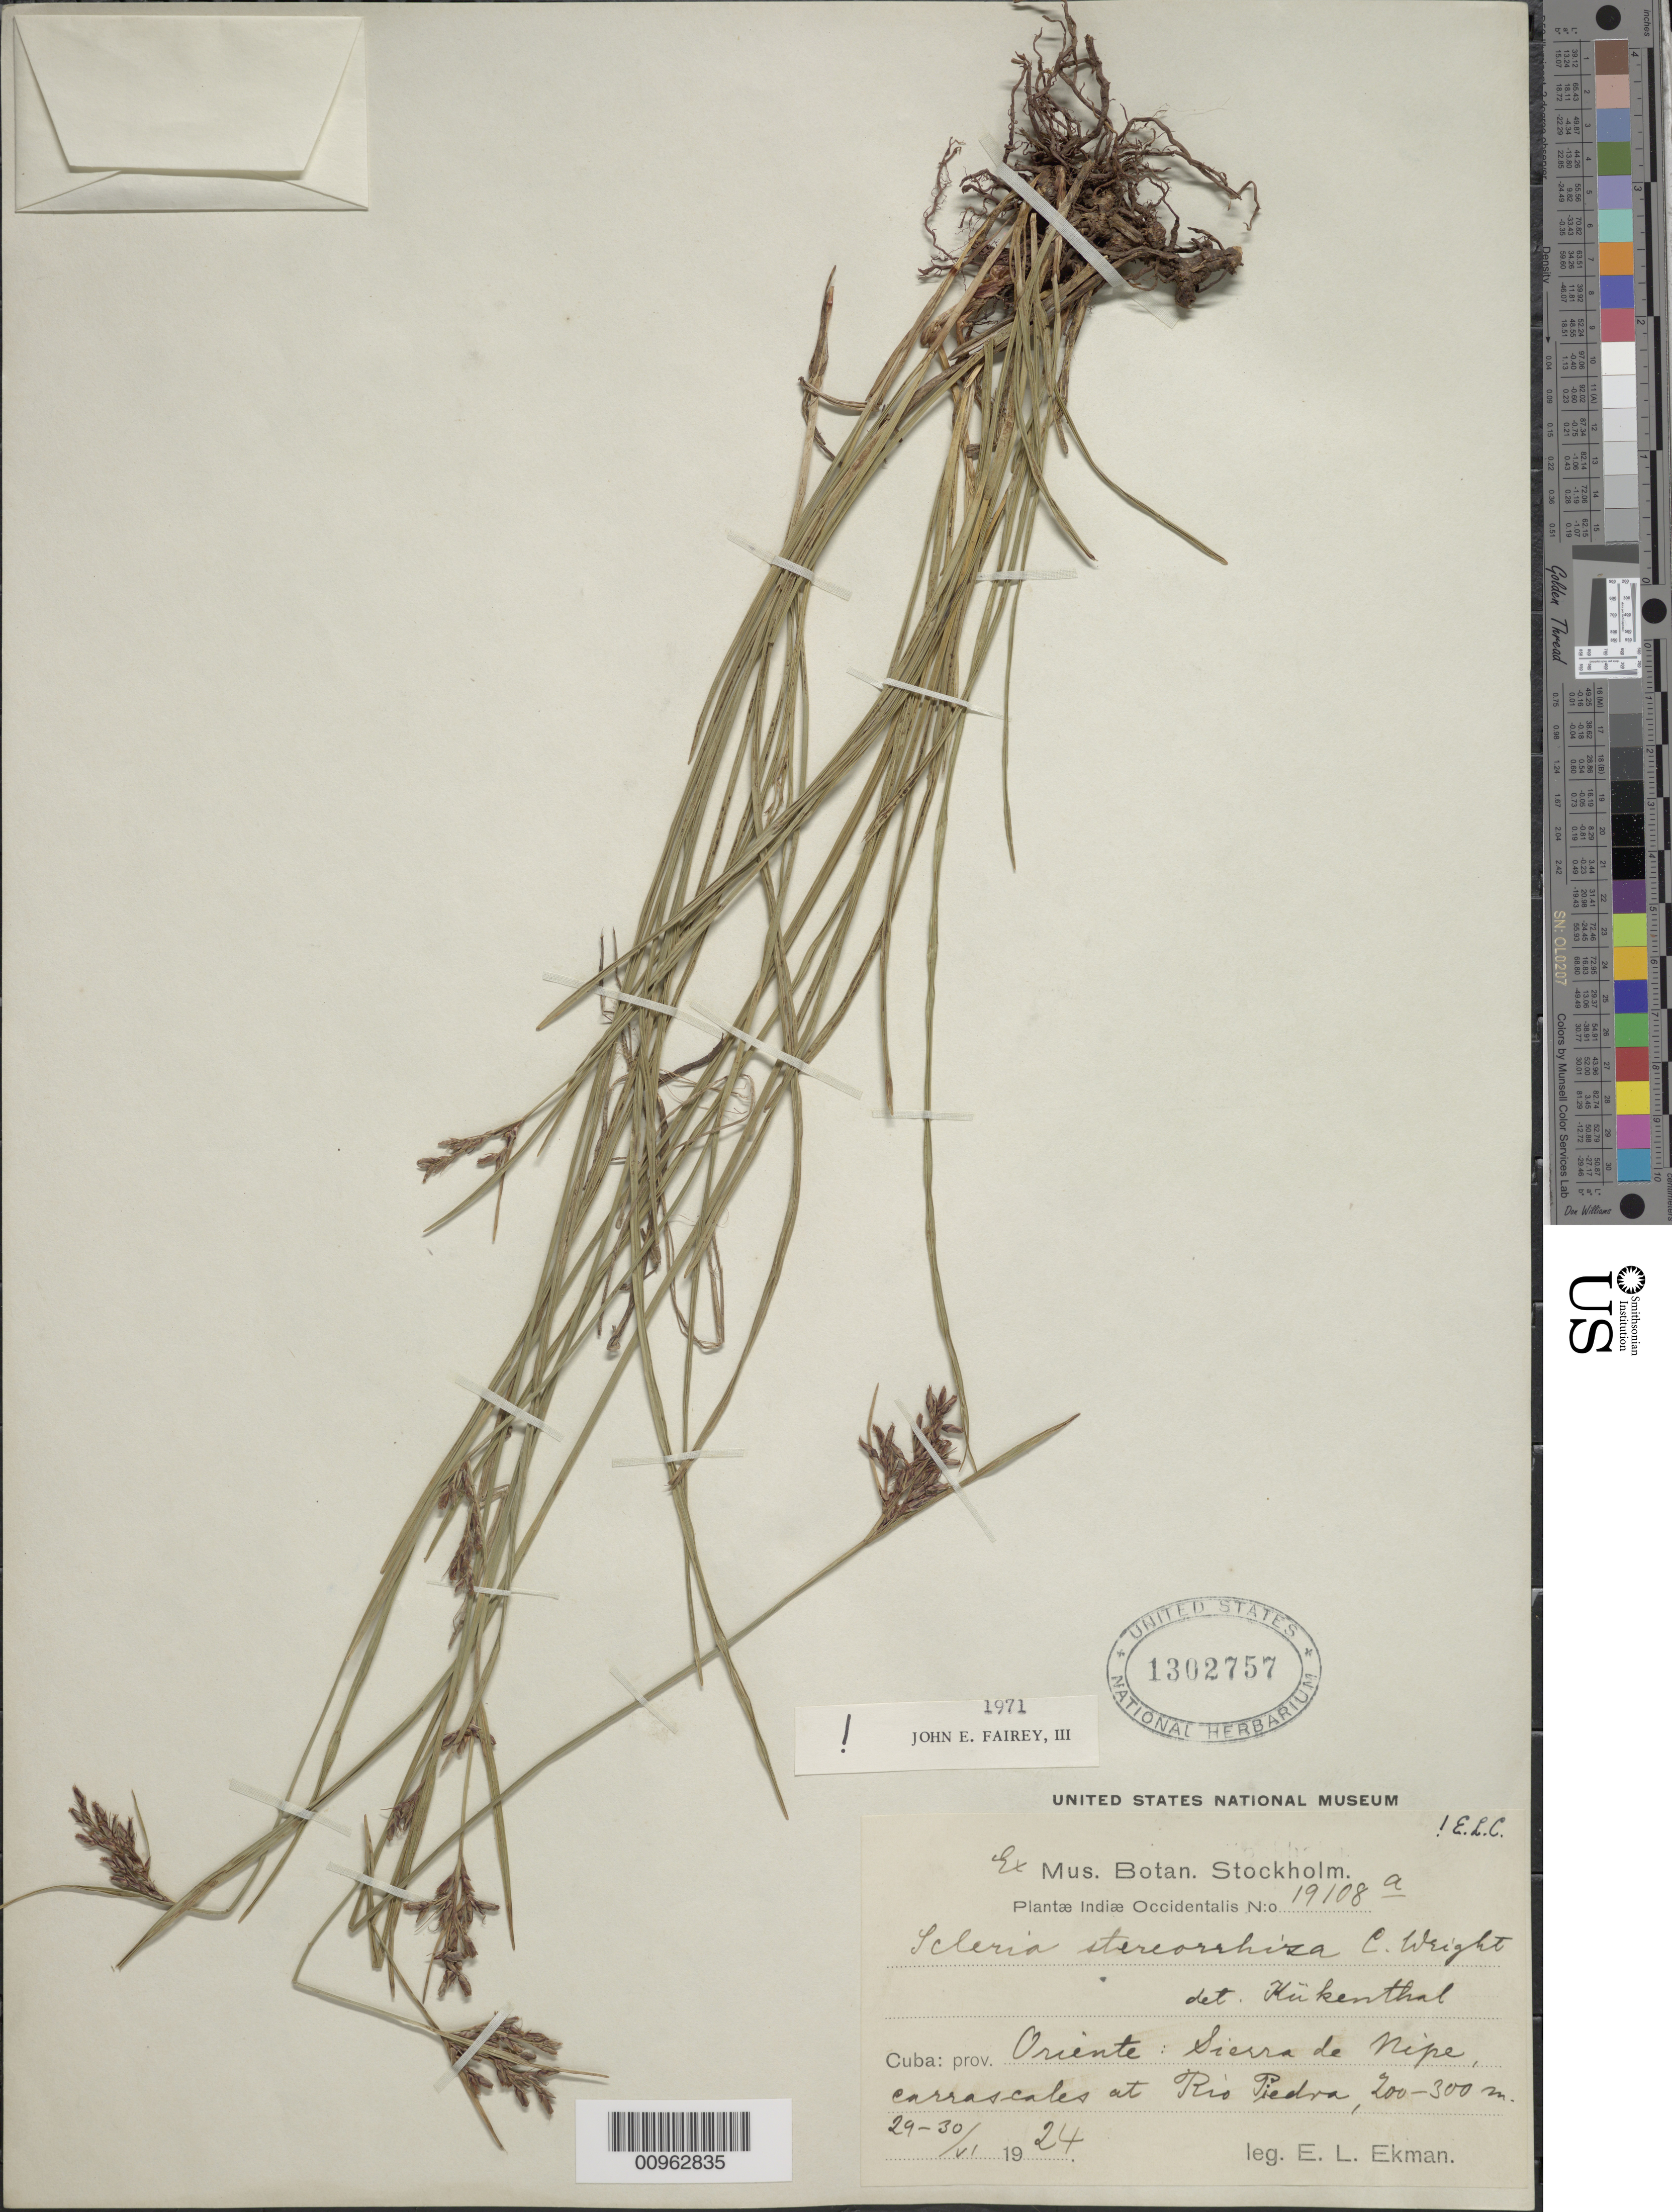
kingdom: Plantae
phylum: Tracheophyta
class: Liliopsida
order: Poales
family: Cyperaceae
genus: Scleria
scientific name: Scleria stereorrhiza var. stereorrhiza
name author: C. Wright ex C.B. Clarke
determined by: Fairey, J. E., III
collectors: E. L. Ekman & E. L. Ekman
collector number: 19108A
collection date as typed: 29 Jun 1924 to 30 Jun 1924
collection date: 1924-06-29/1924-06-30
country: Cuba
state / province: Holguín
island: Cuba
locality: Sierra de Nipe, at Rio Piedra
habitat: Carrascales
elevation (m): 200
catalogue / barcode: US 1302757